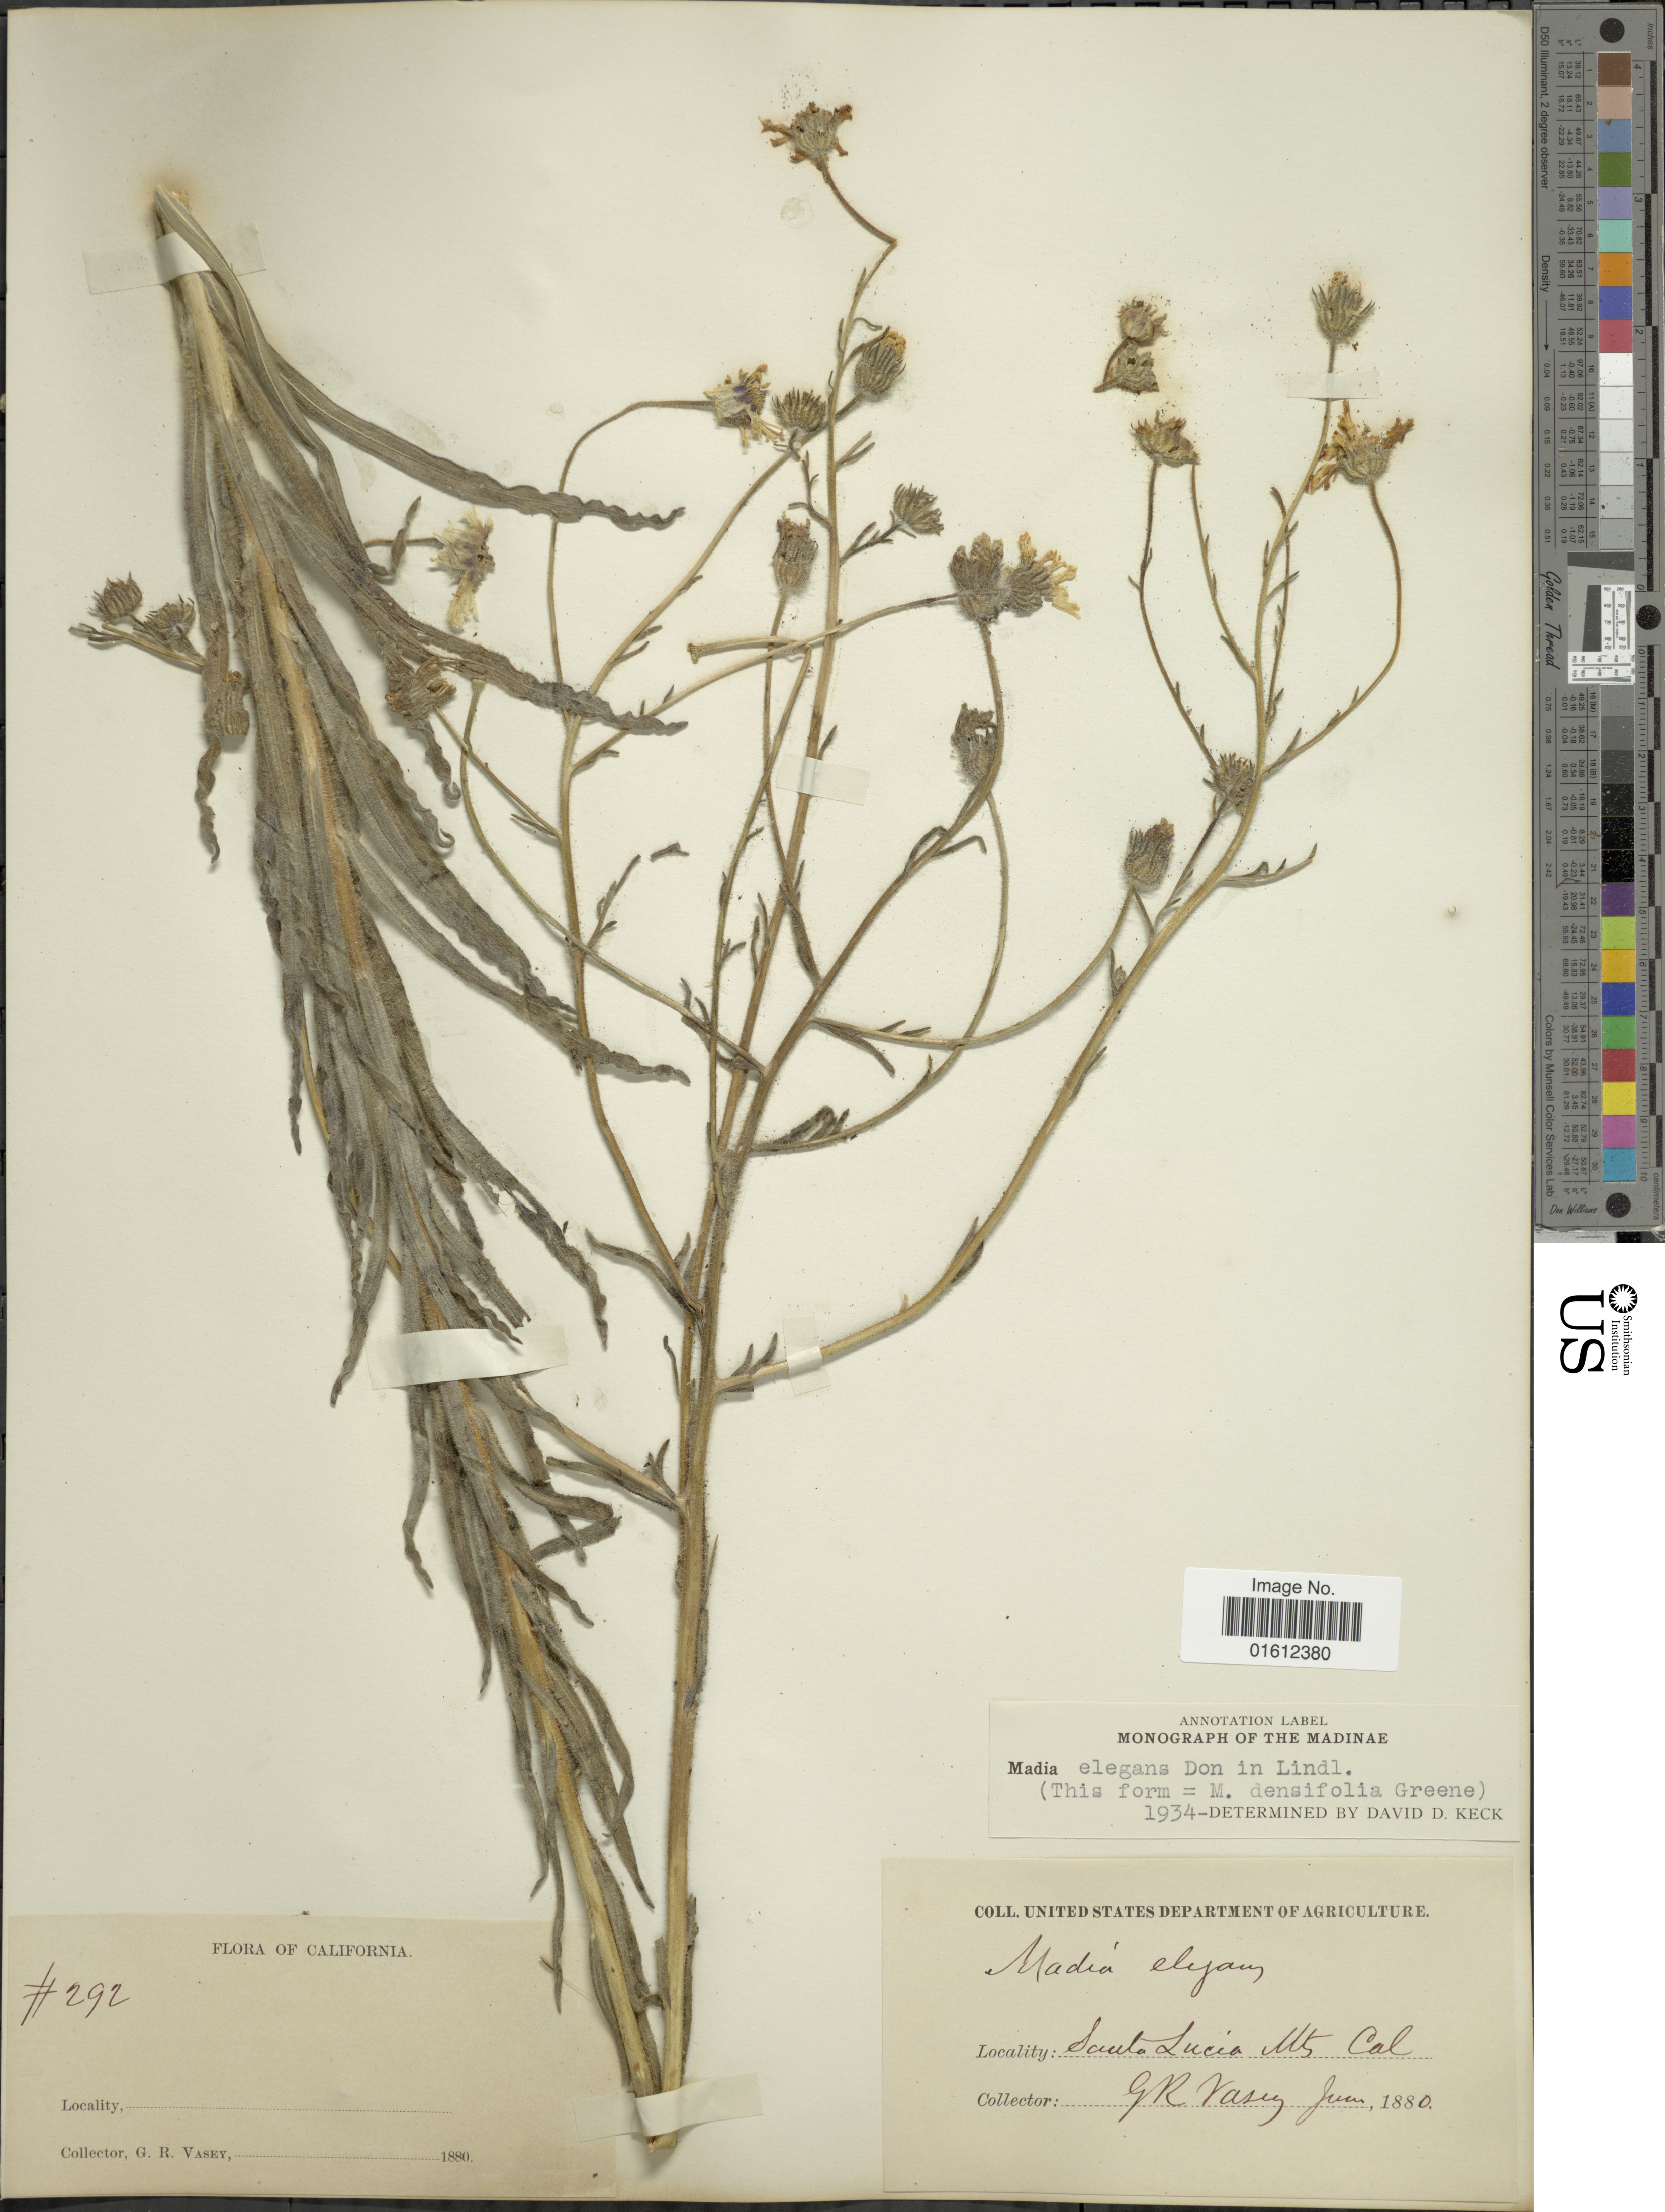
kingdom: Plantae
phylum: Tracheophyta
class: Magnoliopsida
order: Asterales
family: Asteraceae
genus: Madia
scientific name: Madia elegans subsp. densifolia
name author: (Greene) D.D. Keck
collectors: G. R. Vasey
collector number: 292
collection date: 1880-06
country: United States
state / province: California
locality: Santa Lucia Mts.